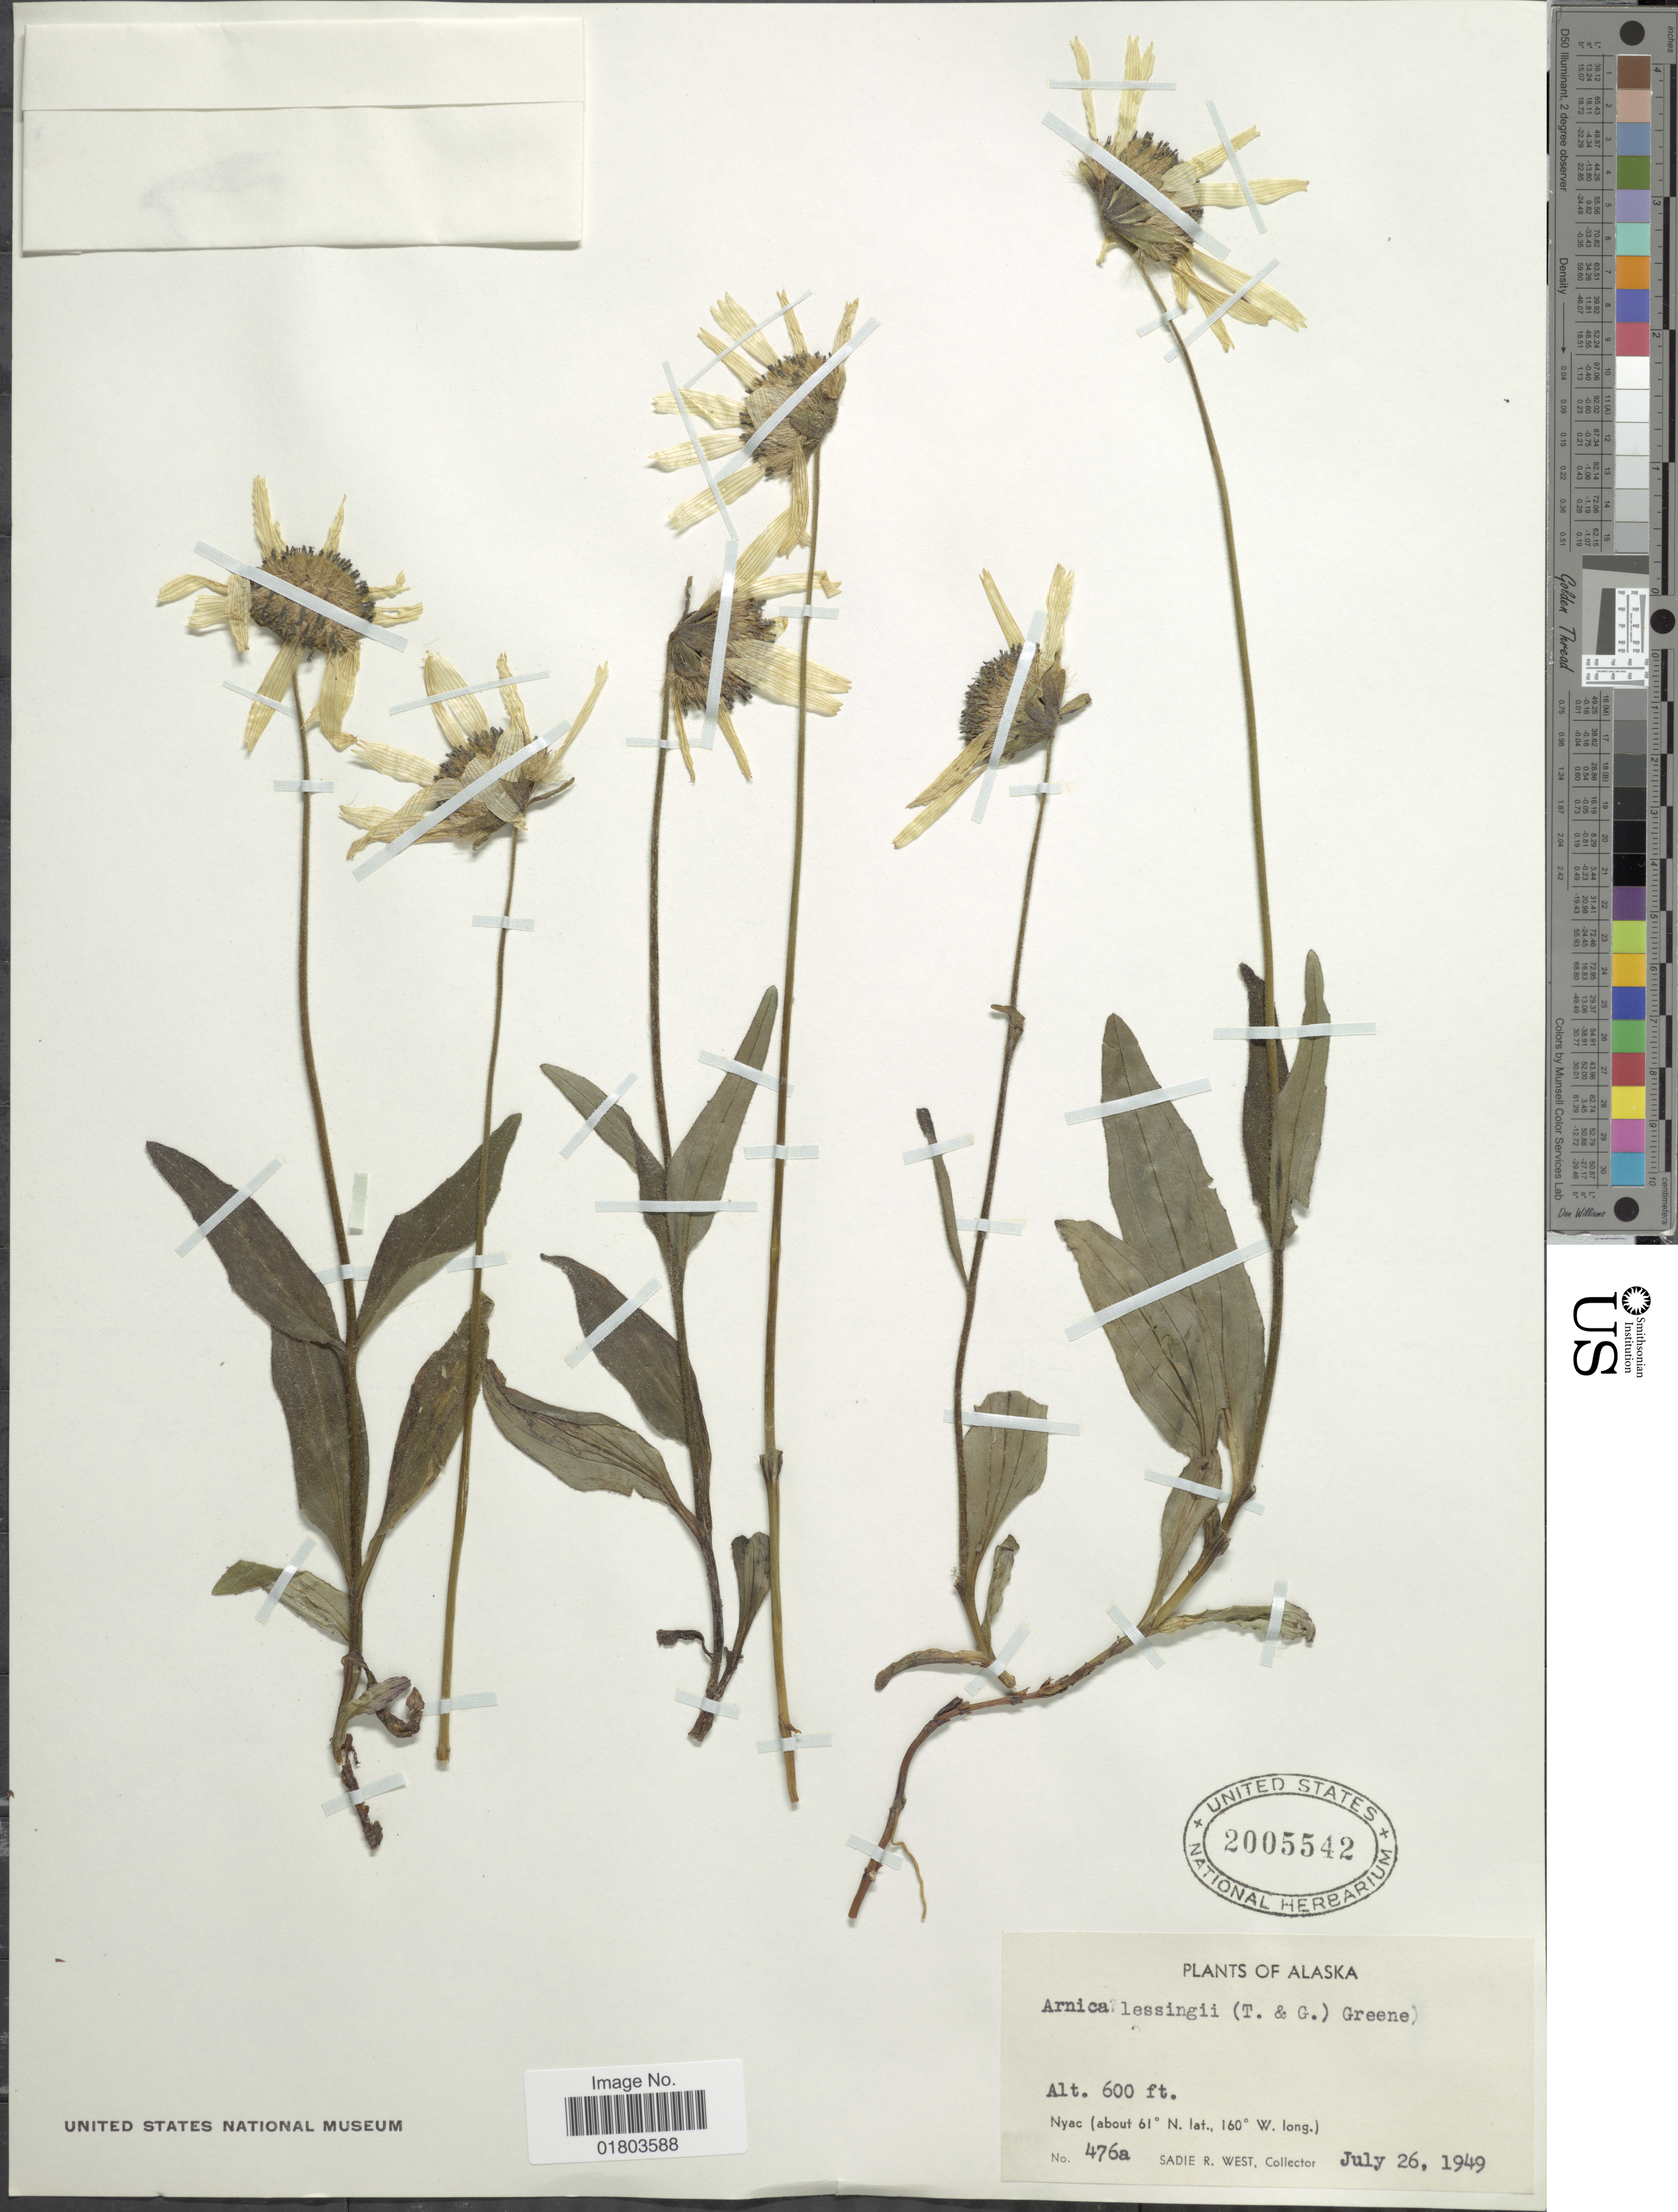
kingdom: Plantae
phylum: Tracheophyta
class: Magnoliopsida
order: Asterales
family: Asteraceae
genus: Arnica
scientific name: Arnica lessingii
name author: (Torr. & A. Gray) Greene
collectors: S. R. West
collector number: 476a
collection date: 1949-07-26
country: United States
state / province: Alaska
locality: Nyac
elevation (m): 183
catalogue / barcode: US 2005542